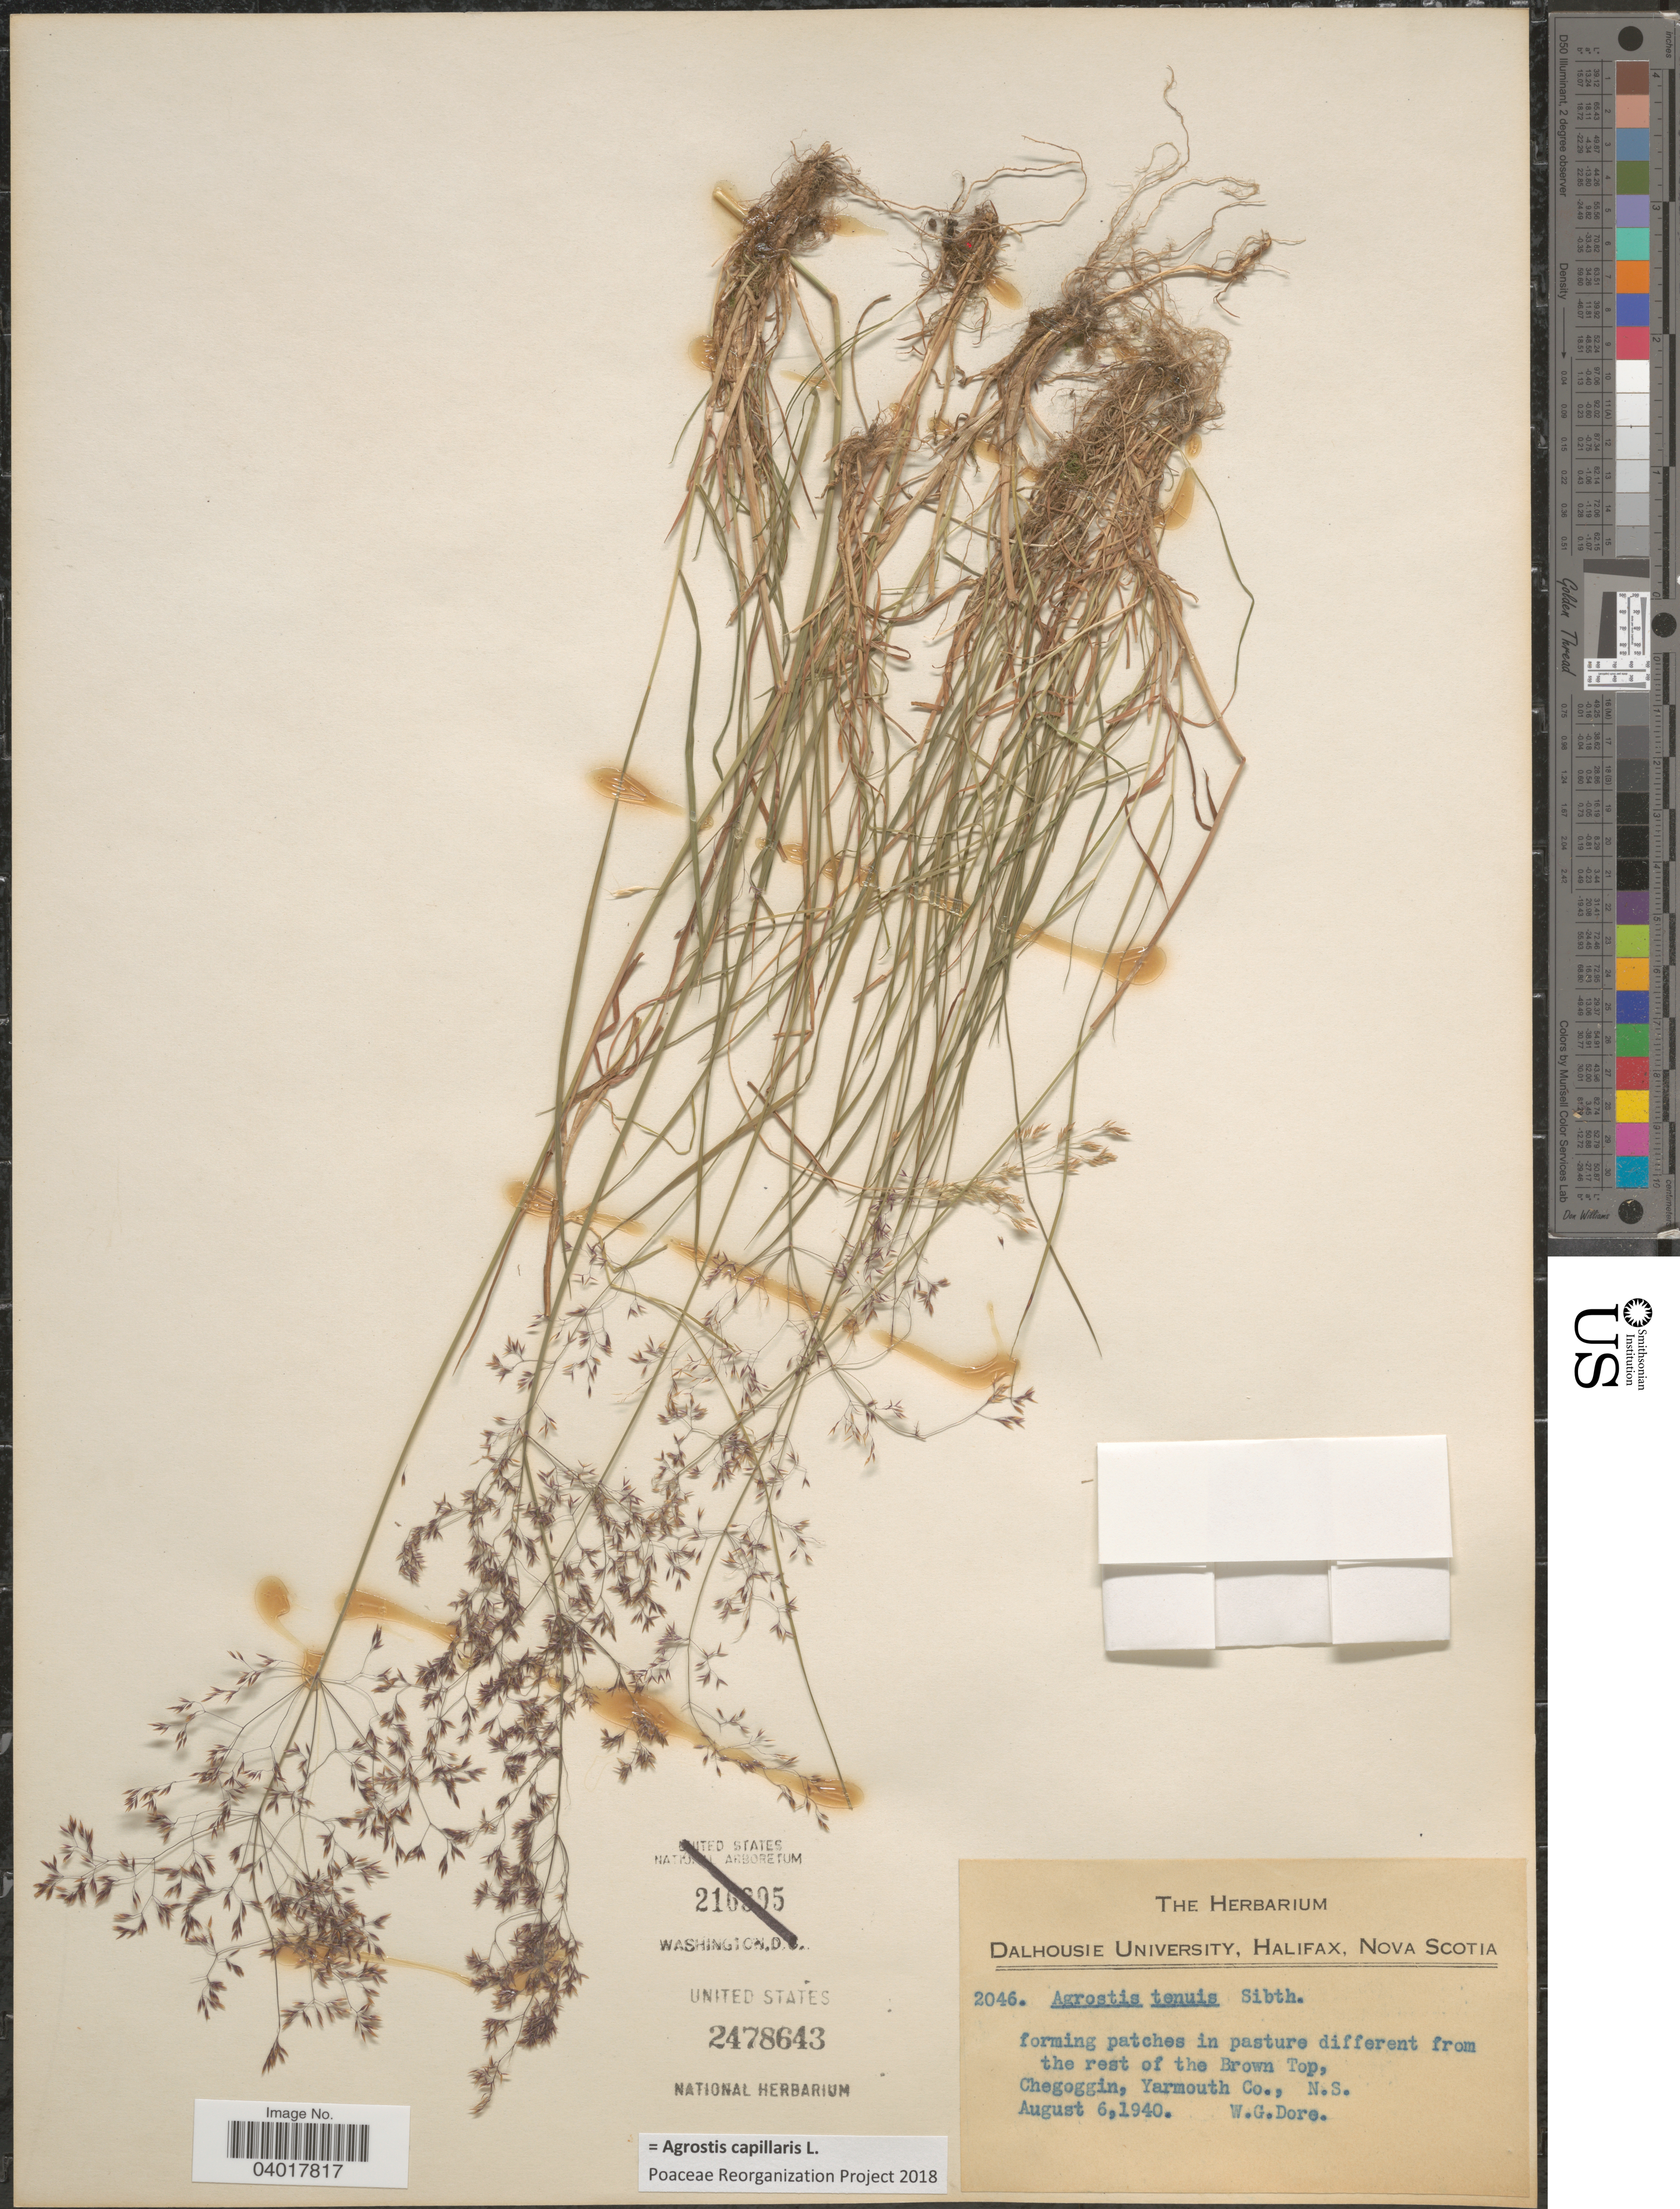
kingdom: Plantae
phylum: Tracheophyta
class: Liliopsida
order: Poales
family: Poaceae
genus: Agrostis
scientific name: Agrostis capillaris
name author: L.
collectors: W. Dore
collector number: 2046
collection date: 1940-08-06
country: Canada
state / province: Nova Scotia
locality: In pasture different from the rest of the Brown Top, Chegoggin, Yarmouth Co.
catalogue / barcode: US 2478643